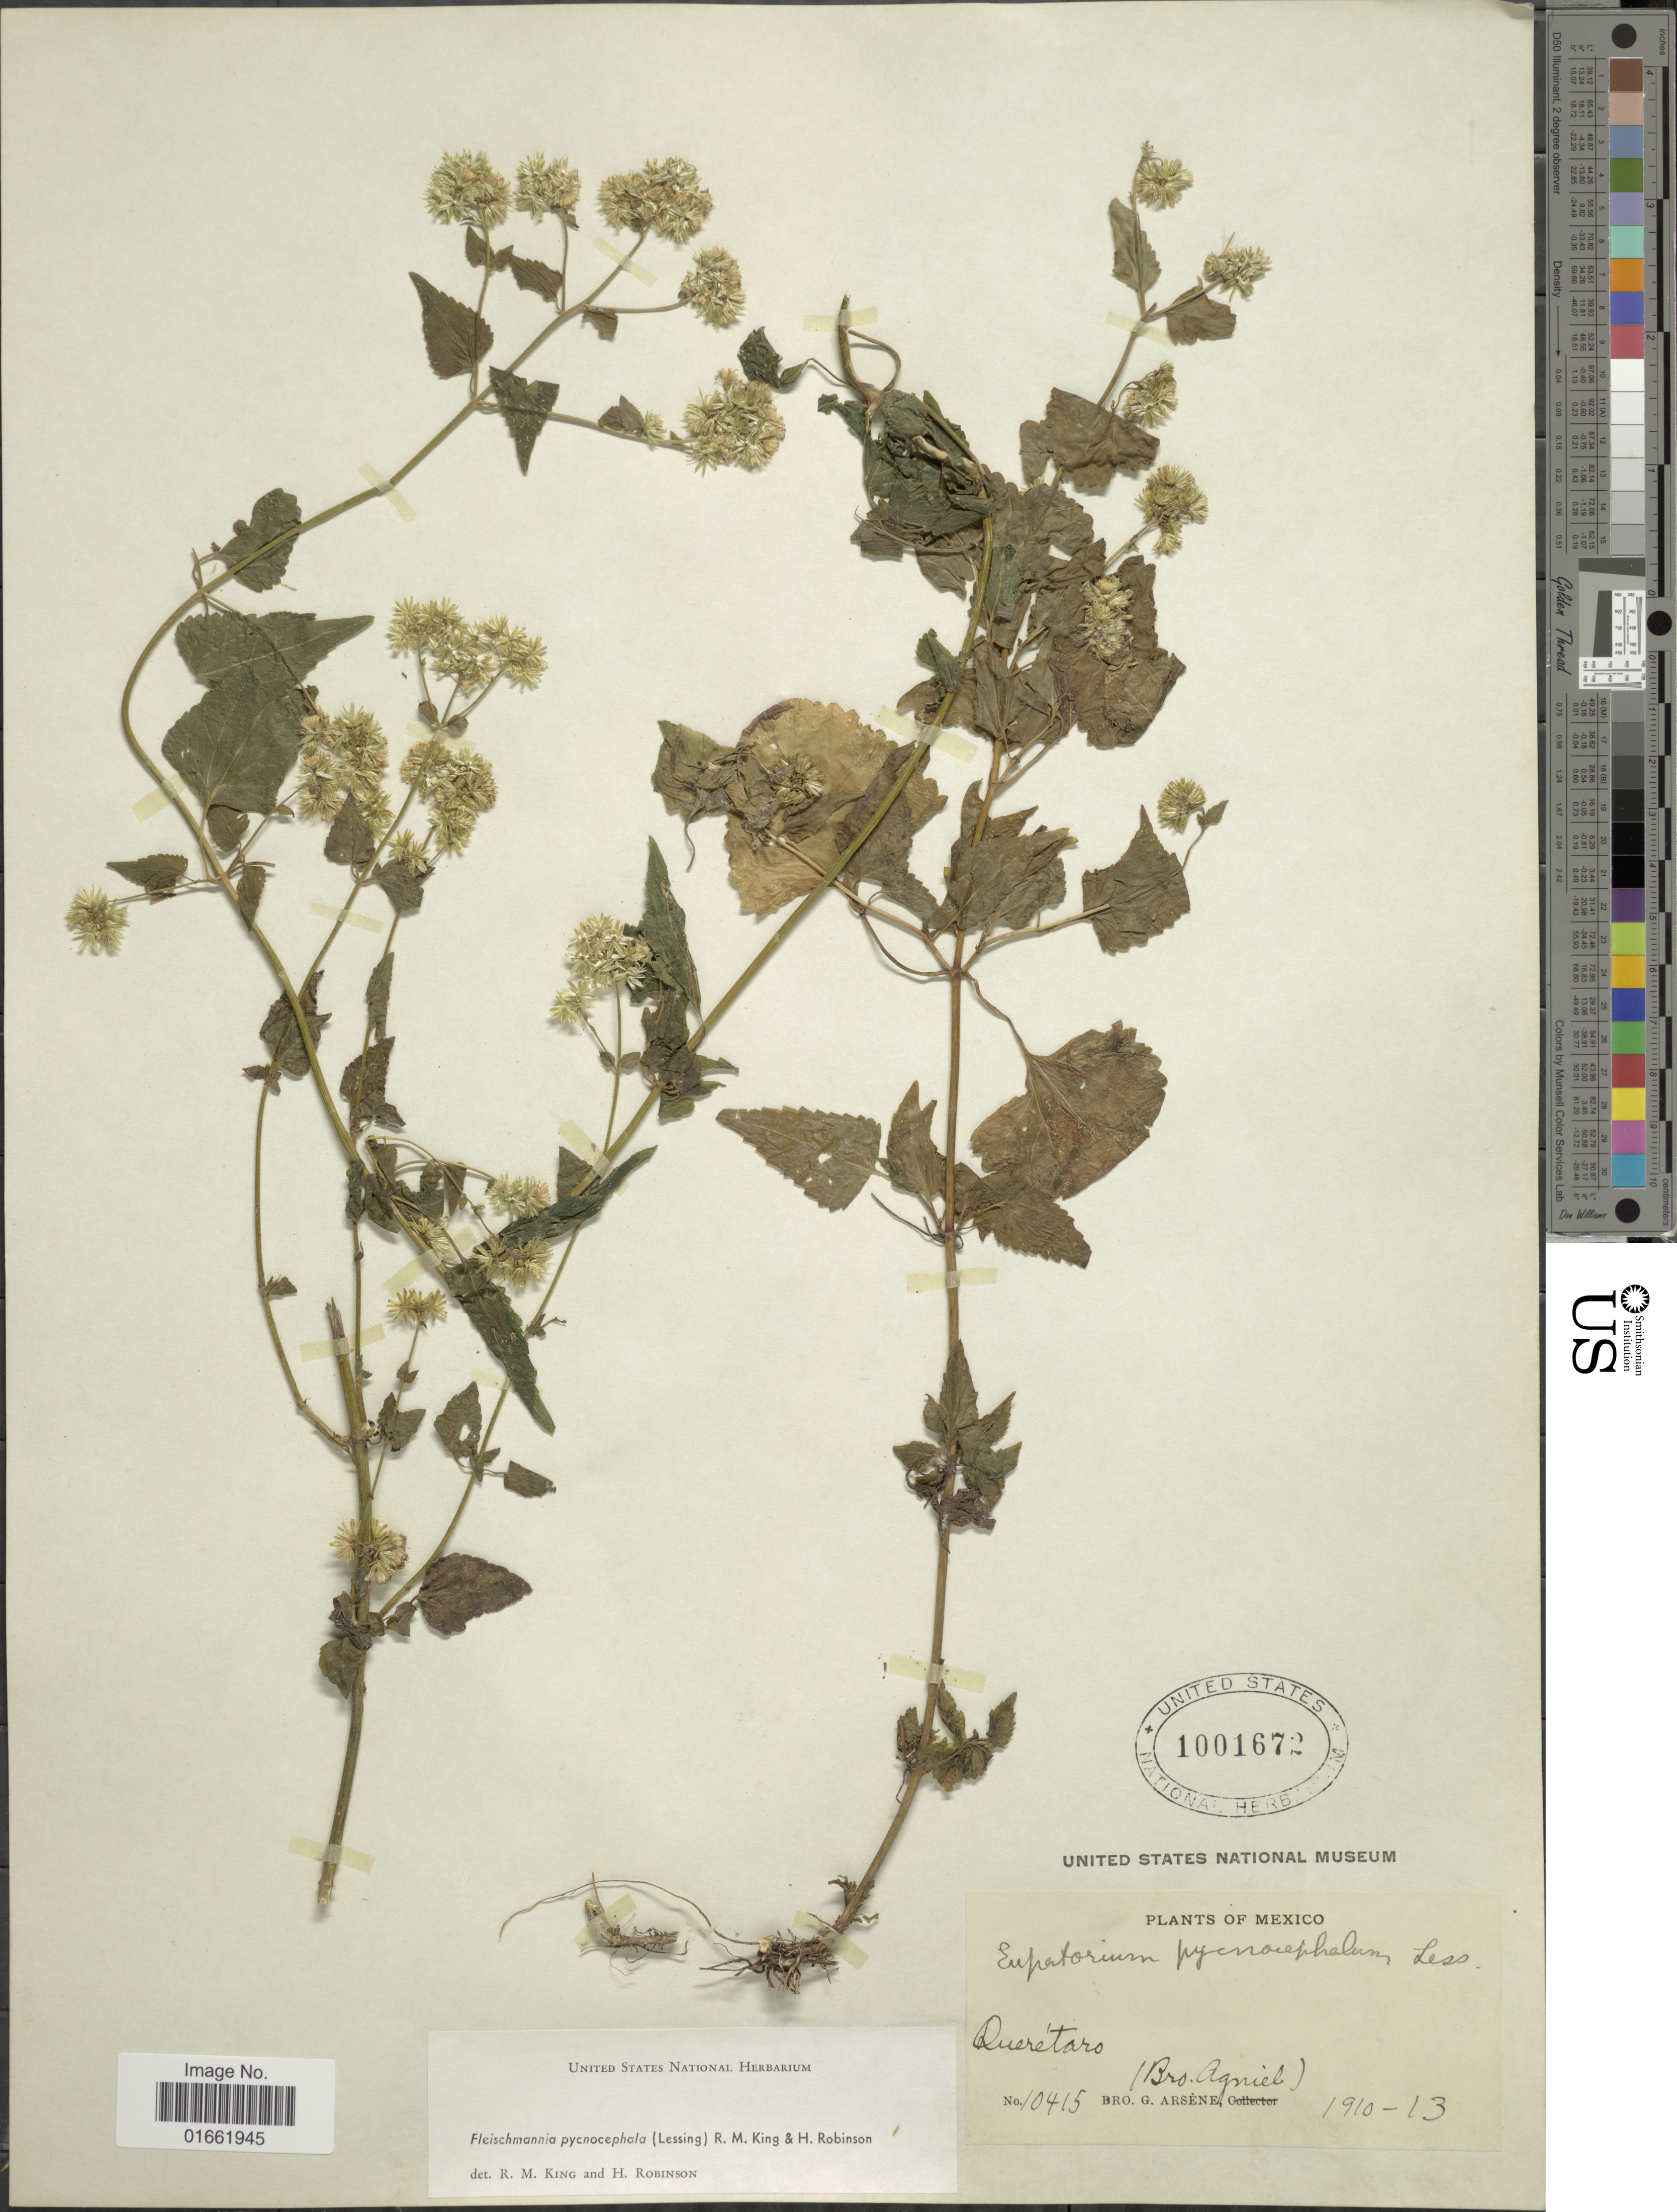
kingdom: Plantae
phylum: Tracheophyta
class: Magnoliopsida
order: Asterales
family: Asteraceae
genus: Fleischmannia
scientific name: Fleischmannia pycnocephala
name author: (Less.) R.M. King & H. Rob.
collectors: Bro. Agniel & Bro. G. Arsène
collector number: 10415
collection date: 1910/1913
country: Mexico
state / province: Querétaro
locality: Querétaro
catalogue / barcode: US 1001672